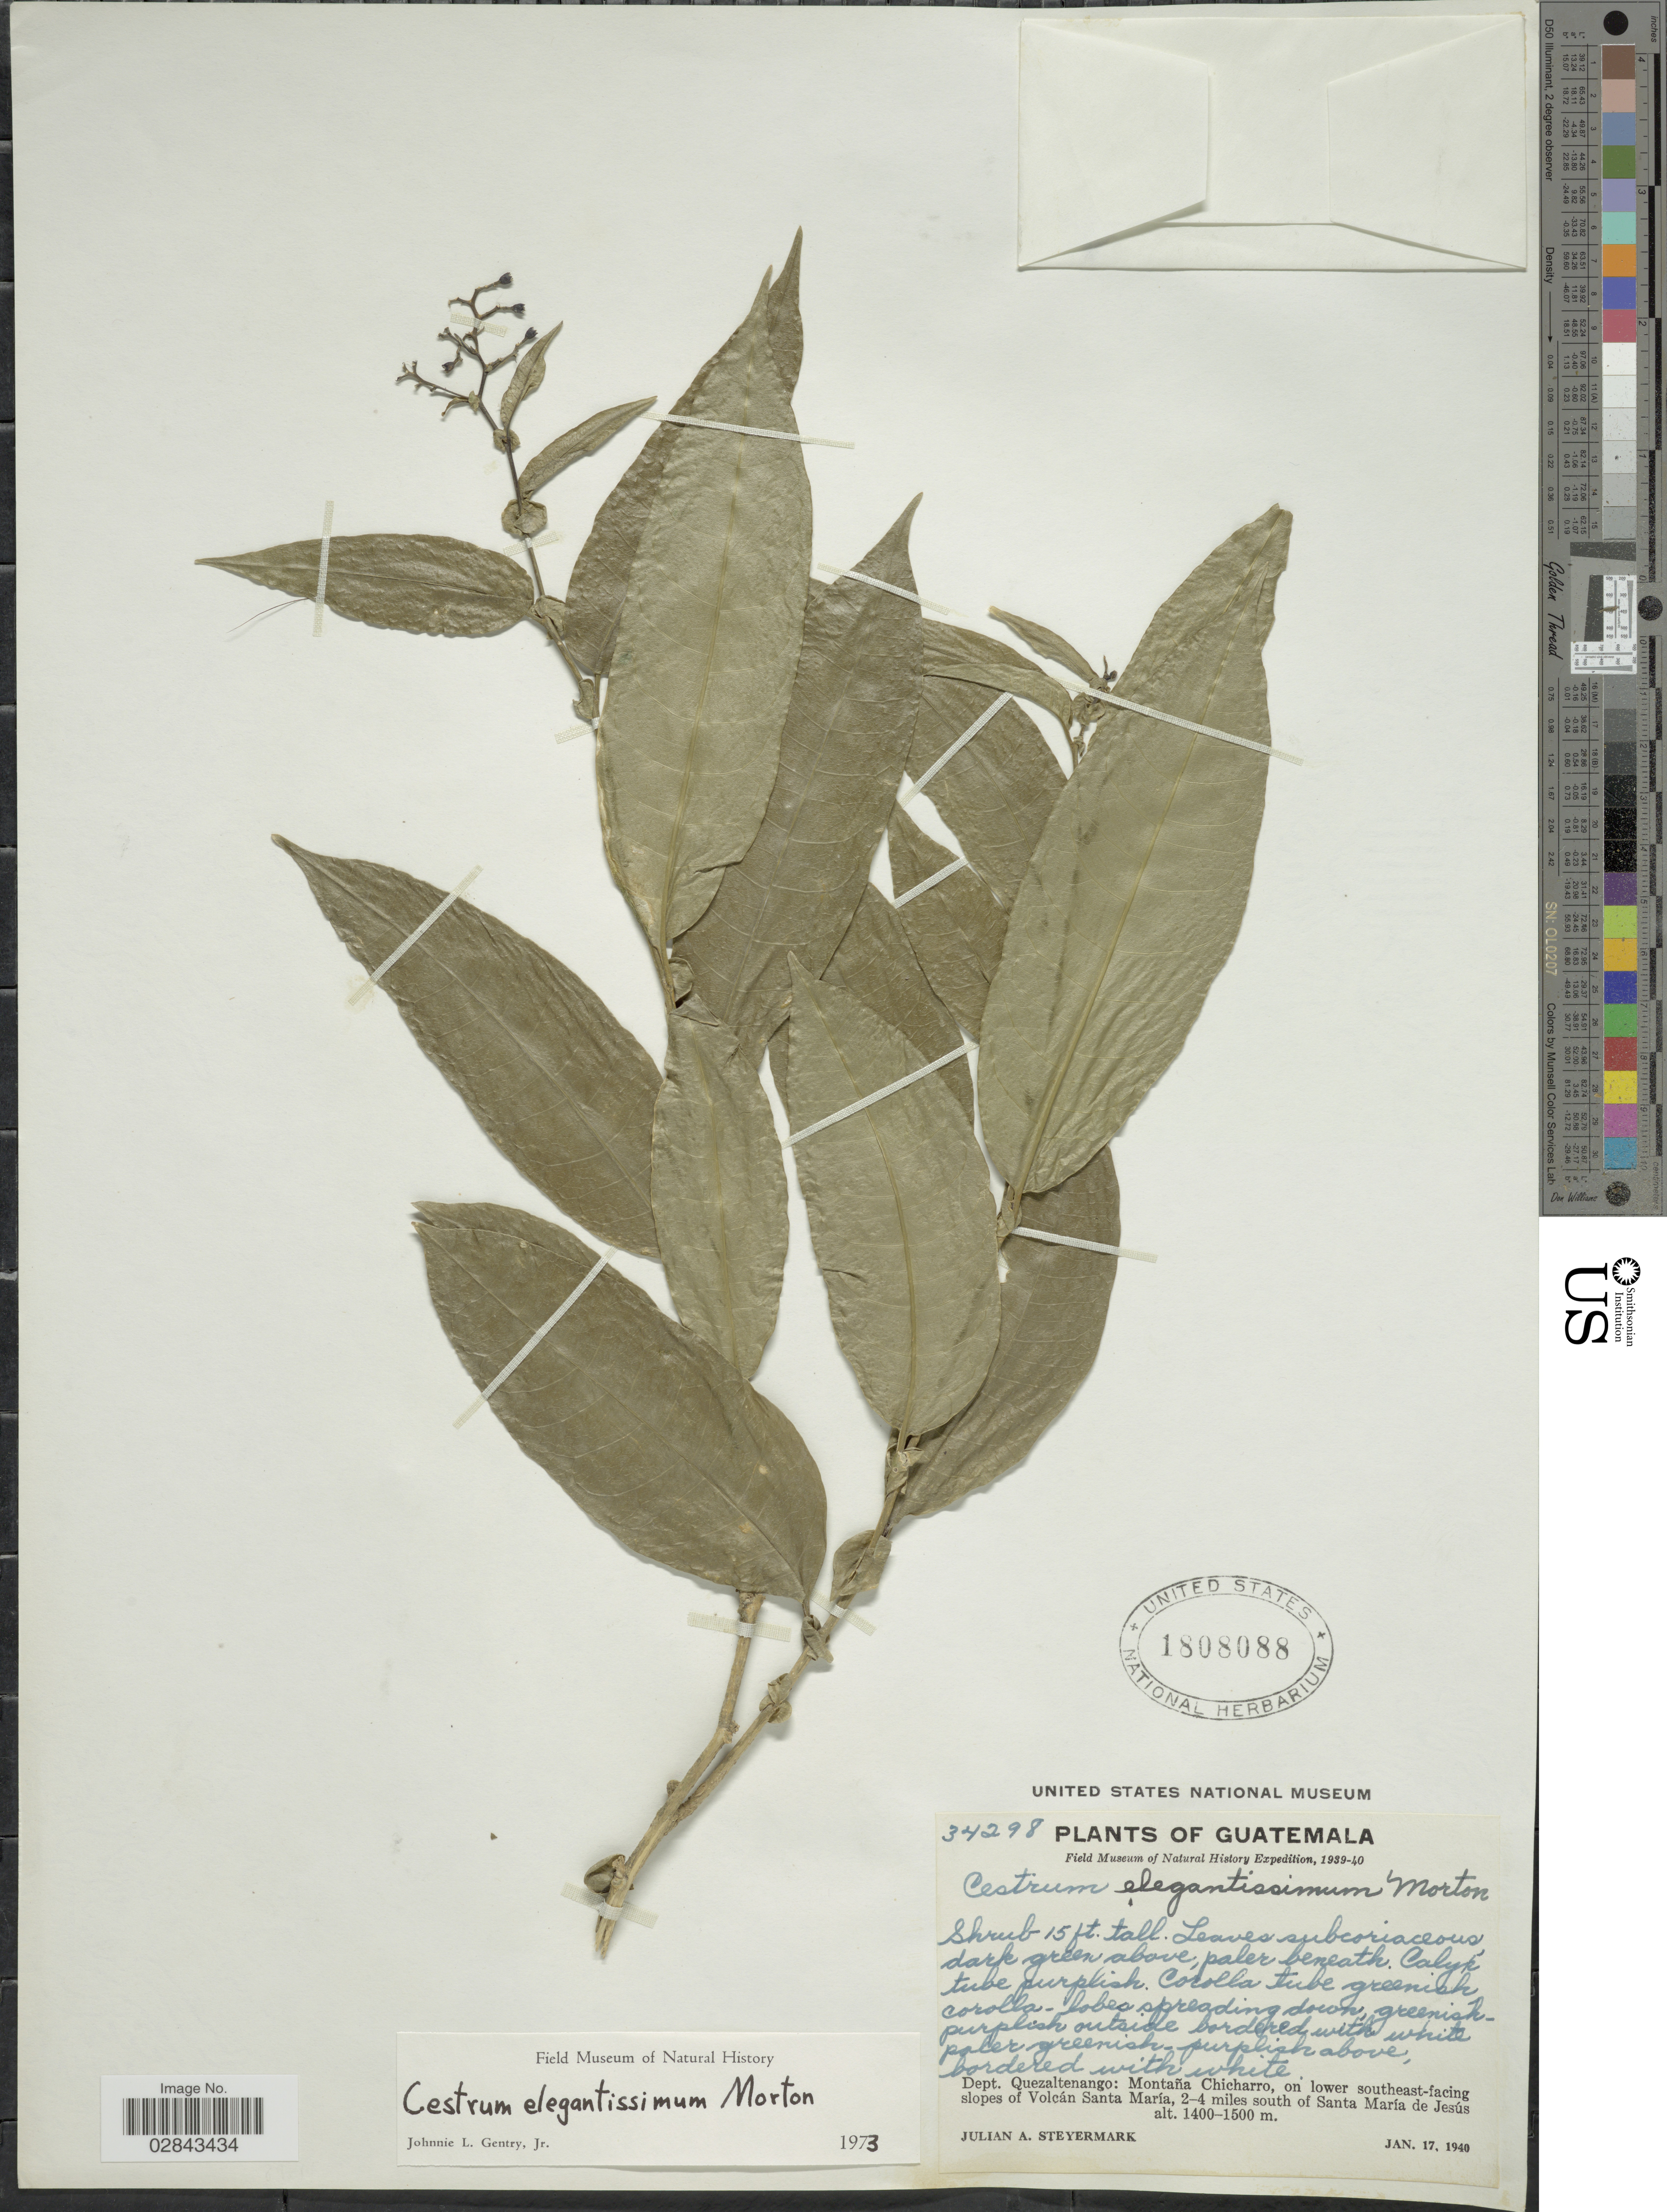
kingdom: Plantae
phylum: Tracheophyta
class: Magnoliopsida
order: Solanales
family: Solanaceae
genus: Cestrum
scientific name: Cestrum elegantissimum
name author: C.V. Morton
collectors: J. Steyermark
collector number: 34298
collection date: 1940-01-17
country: Guatemala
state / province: Quetzaltenango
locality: Dept. Quezaltenango: Montaña Chicharro, on lower southeast facing slopes of Volcán Santa María, 2-4 miles south of Santa María de Jesús.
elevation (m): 1400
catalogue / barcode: US 1808088